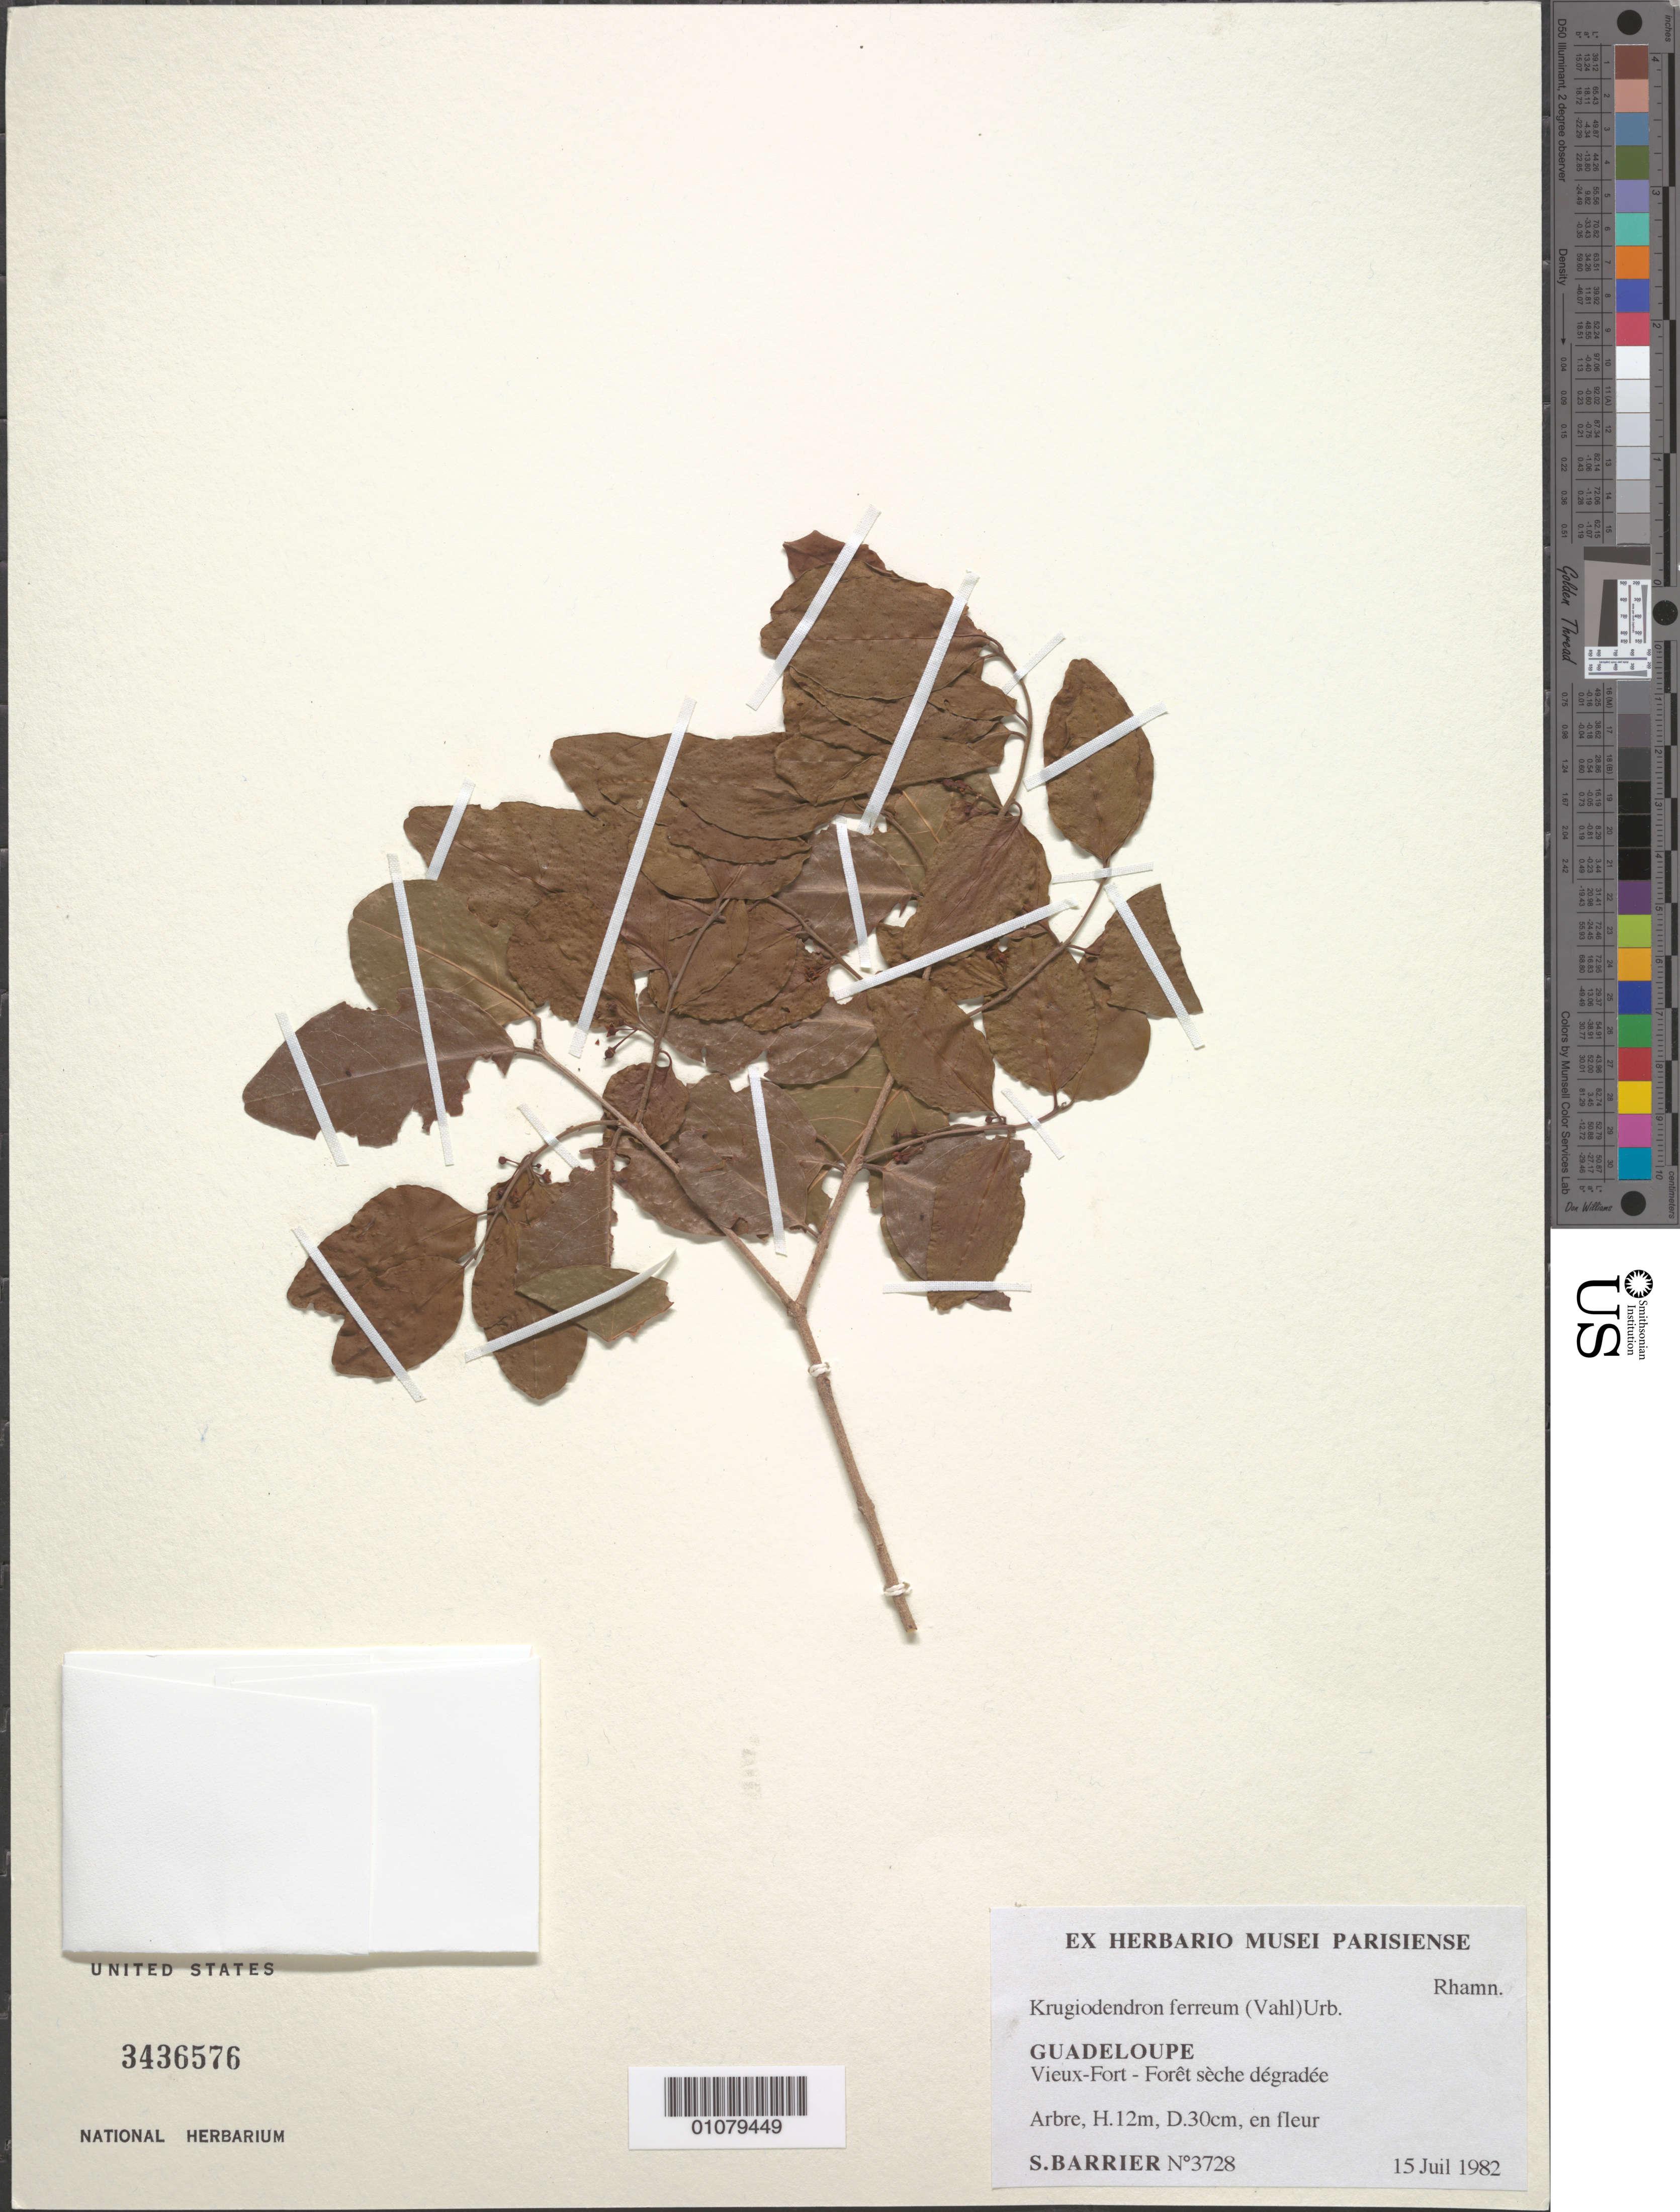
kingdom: Plantae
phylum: Tracheophyta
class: Magnoliopsida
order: Rosales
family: Rhamnaceae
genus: Krugiodendron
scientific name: Krugiodendron ferreum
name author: (Vahl) Urb.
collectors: S. Barrier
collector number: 3728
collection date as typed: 15 Jul 1982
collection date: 1982-07-15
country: Guadeloupe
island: Basse Terre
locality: Vieux Fort -Forêt sèche dégradée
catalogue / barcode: US 3436576